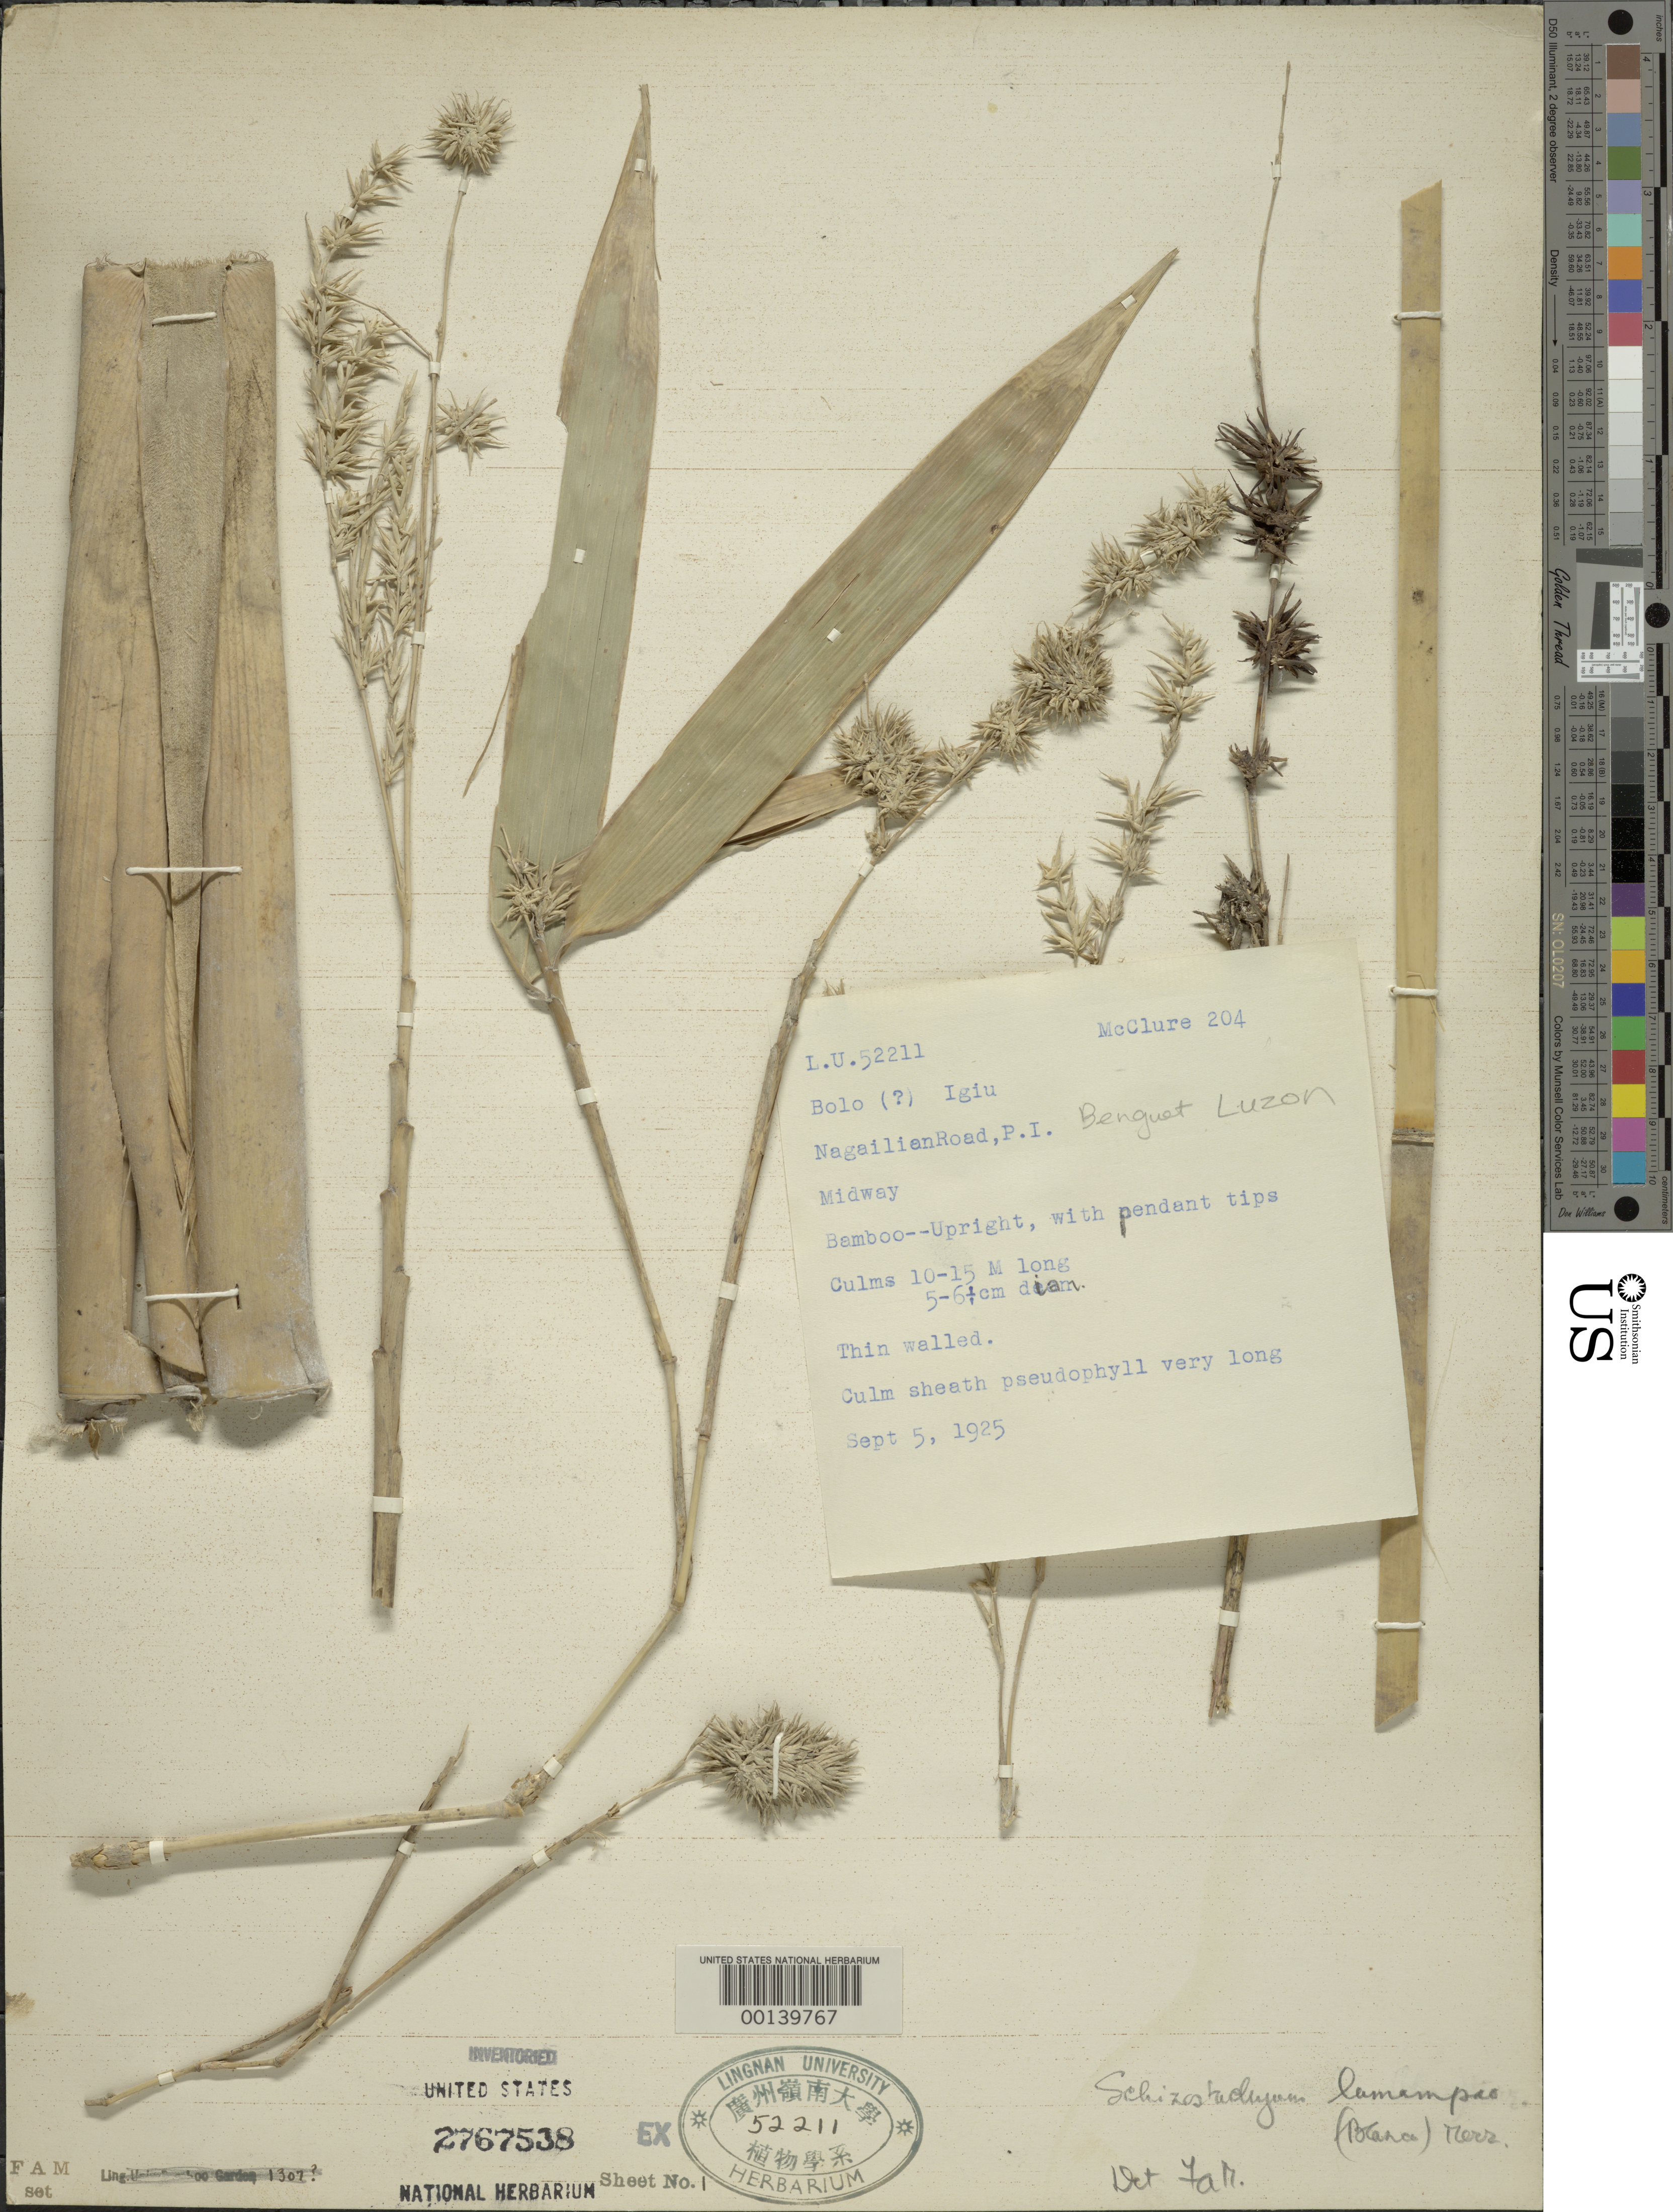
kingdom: Plantae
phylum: Tracheophyta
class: Liliopsida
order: Poales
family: Poaceae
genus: Schizostachyum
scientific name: Schizostachyum lumampao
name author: (Blanco) Merr.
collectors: F. A. McClure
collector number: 204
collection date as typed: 05 Sep 1925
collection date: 1925-09-05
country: Philippines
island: Luzon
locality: Benguet, nagailian rd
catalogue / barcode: US 2767538